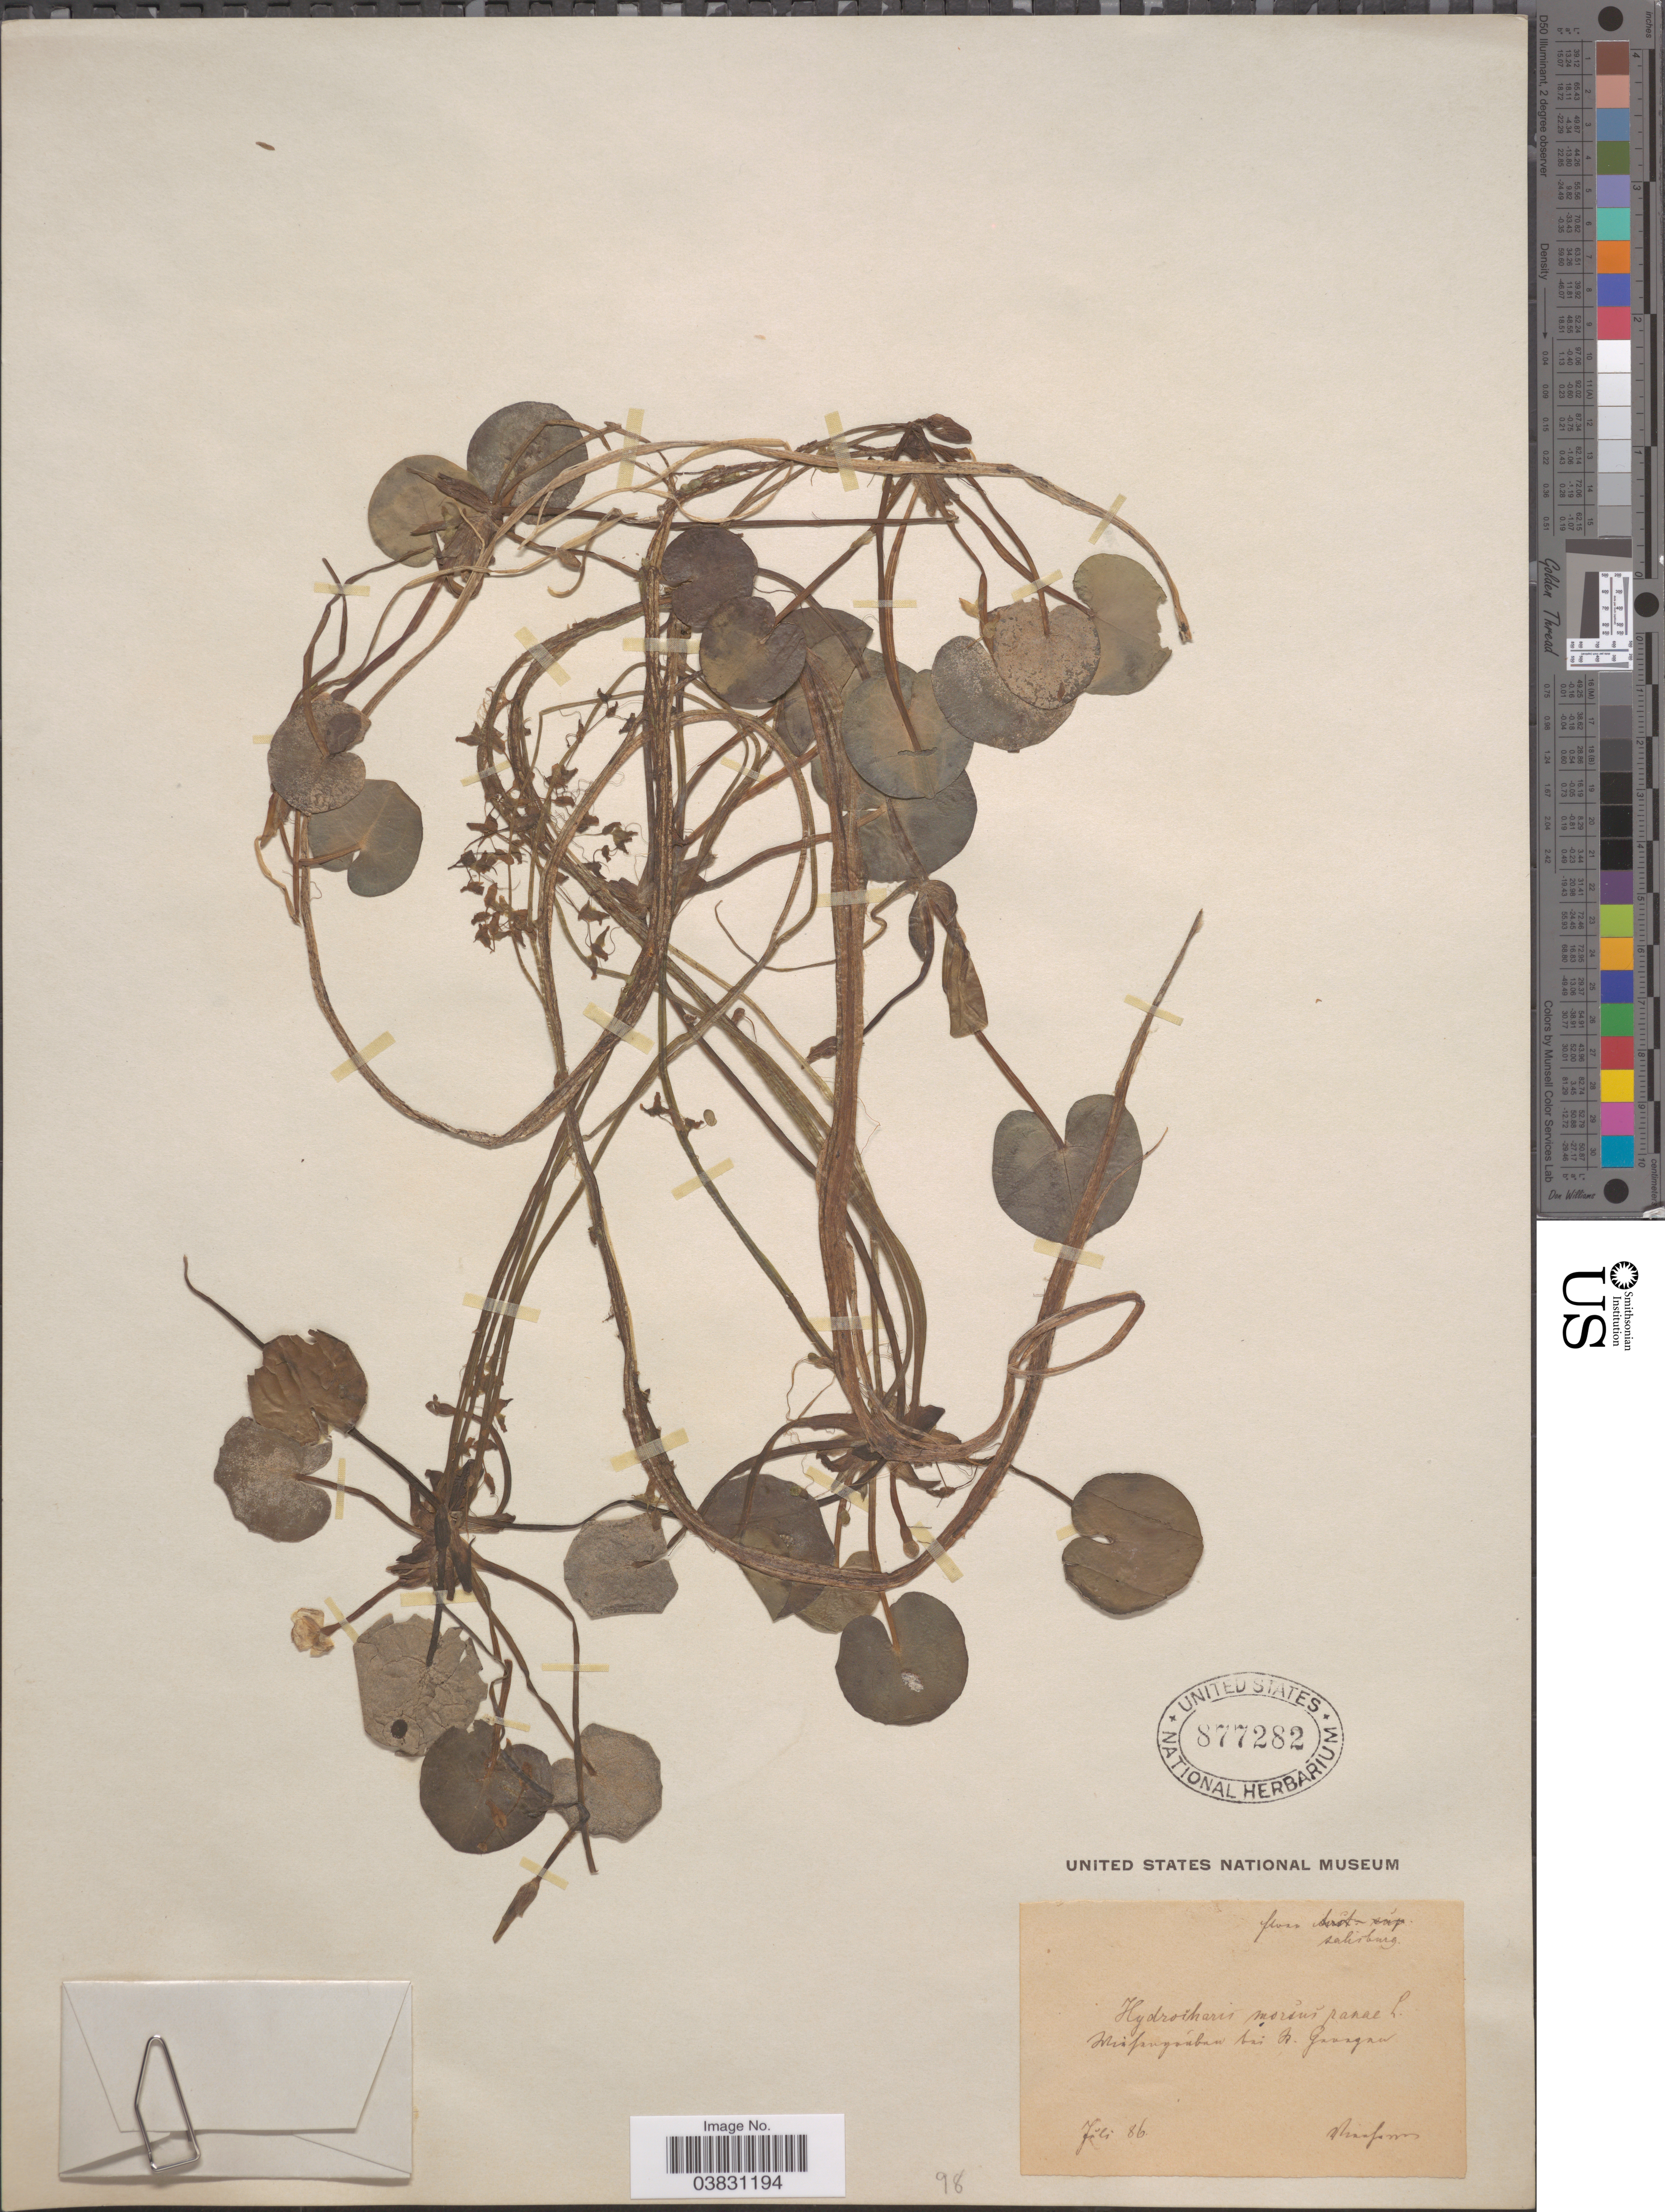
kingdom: Plantae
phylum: Tracheophyta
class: Liliopsida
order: Alismatales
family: Hydrocharitaceae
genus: Hydrocharis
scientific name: Hydrocharis morsus-ranae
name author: L.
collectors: F. Vierhapper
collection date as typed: Transcribed d/m/y: /7/86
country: Austria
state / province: Salzburg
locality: Flora Salisburg., Wiesengräben bei St. Georgen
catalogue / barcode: US 877282